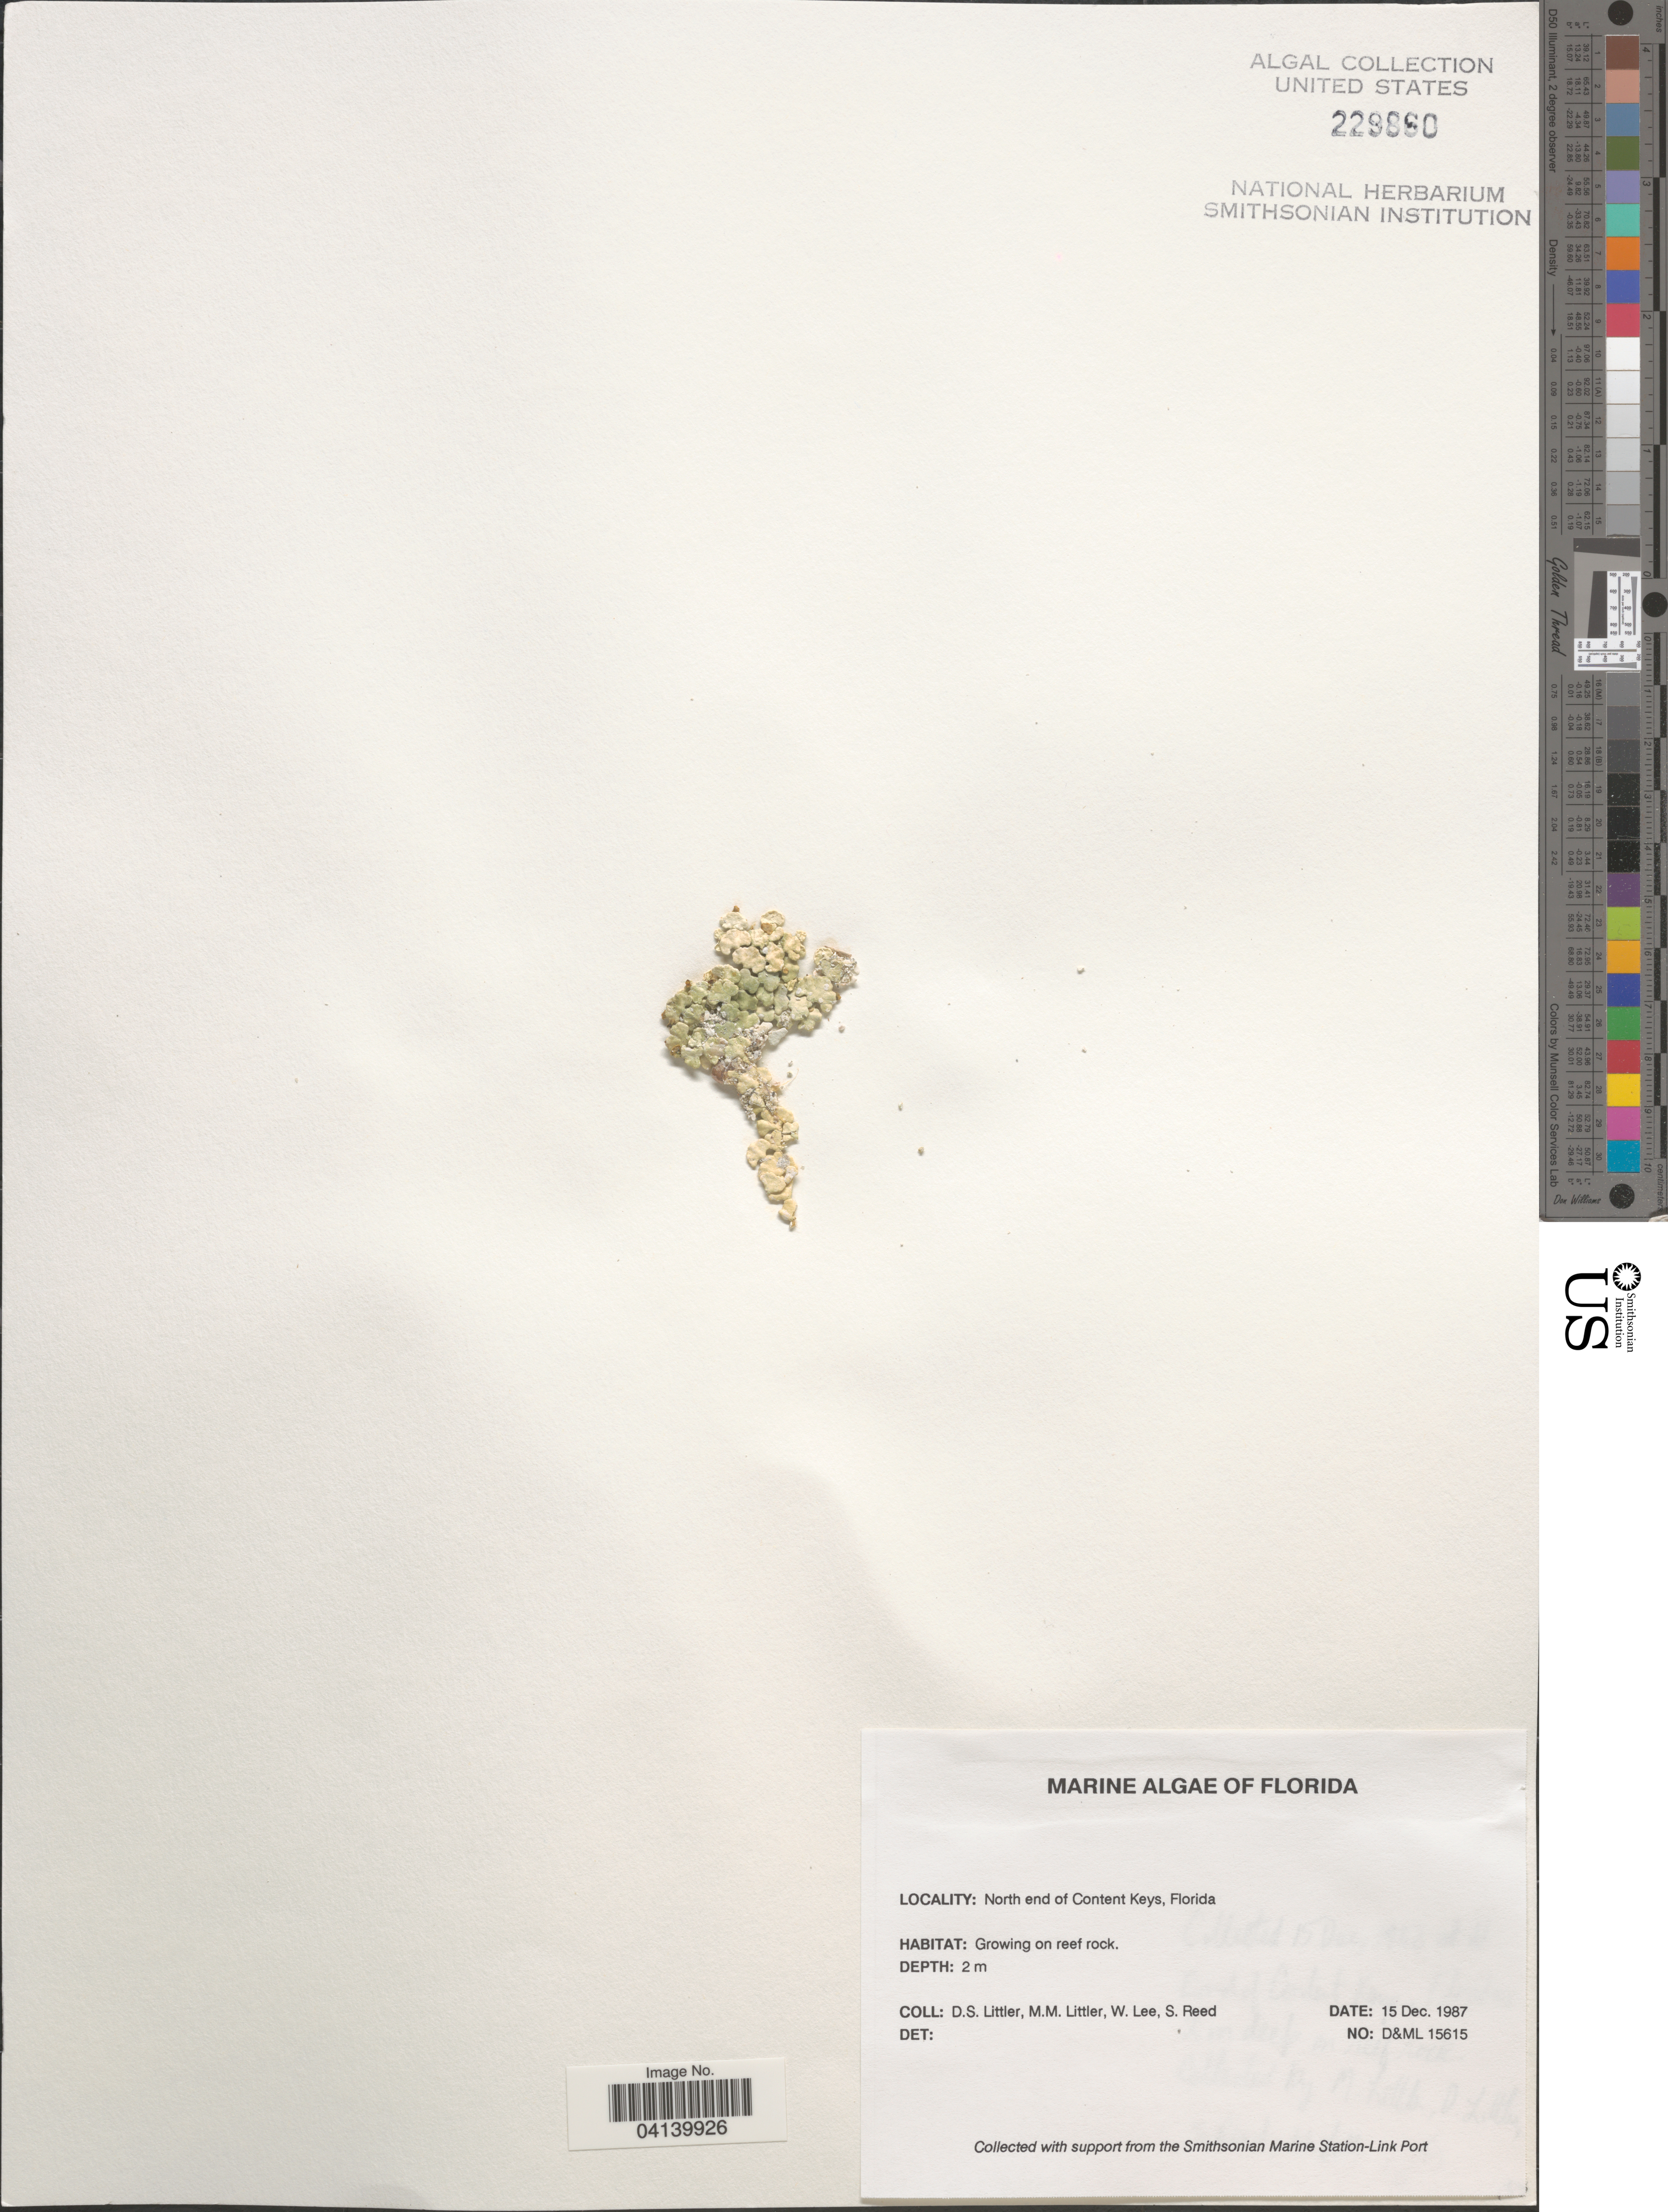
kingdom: Plantae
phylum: Chlorophyta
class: Ulvophyceae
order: Bryopsidales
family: Halimedaceae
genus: Halimeda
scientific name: Halimeda sp.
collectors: D. S. Littler, W. Lee & S. Reed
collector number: D&ML 15615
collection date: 1987-12-15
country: United States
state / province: Florida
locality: North end of Continent Keys.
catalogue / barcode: US 229860